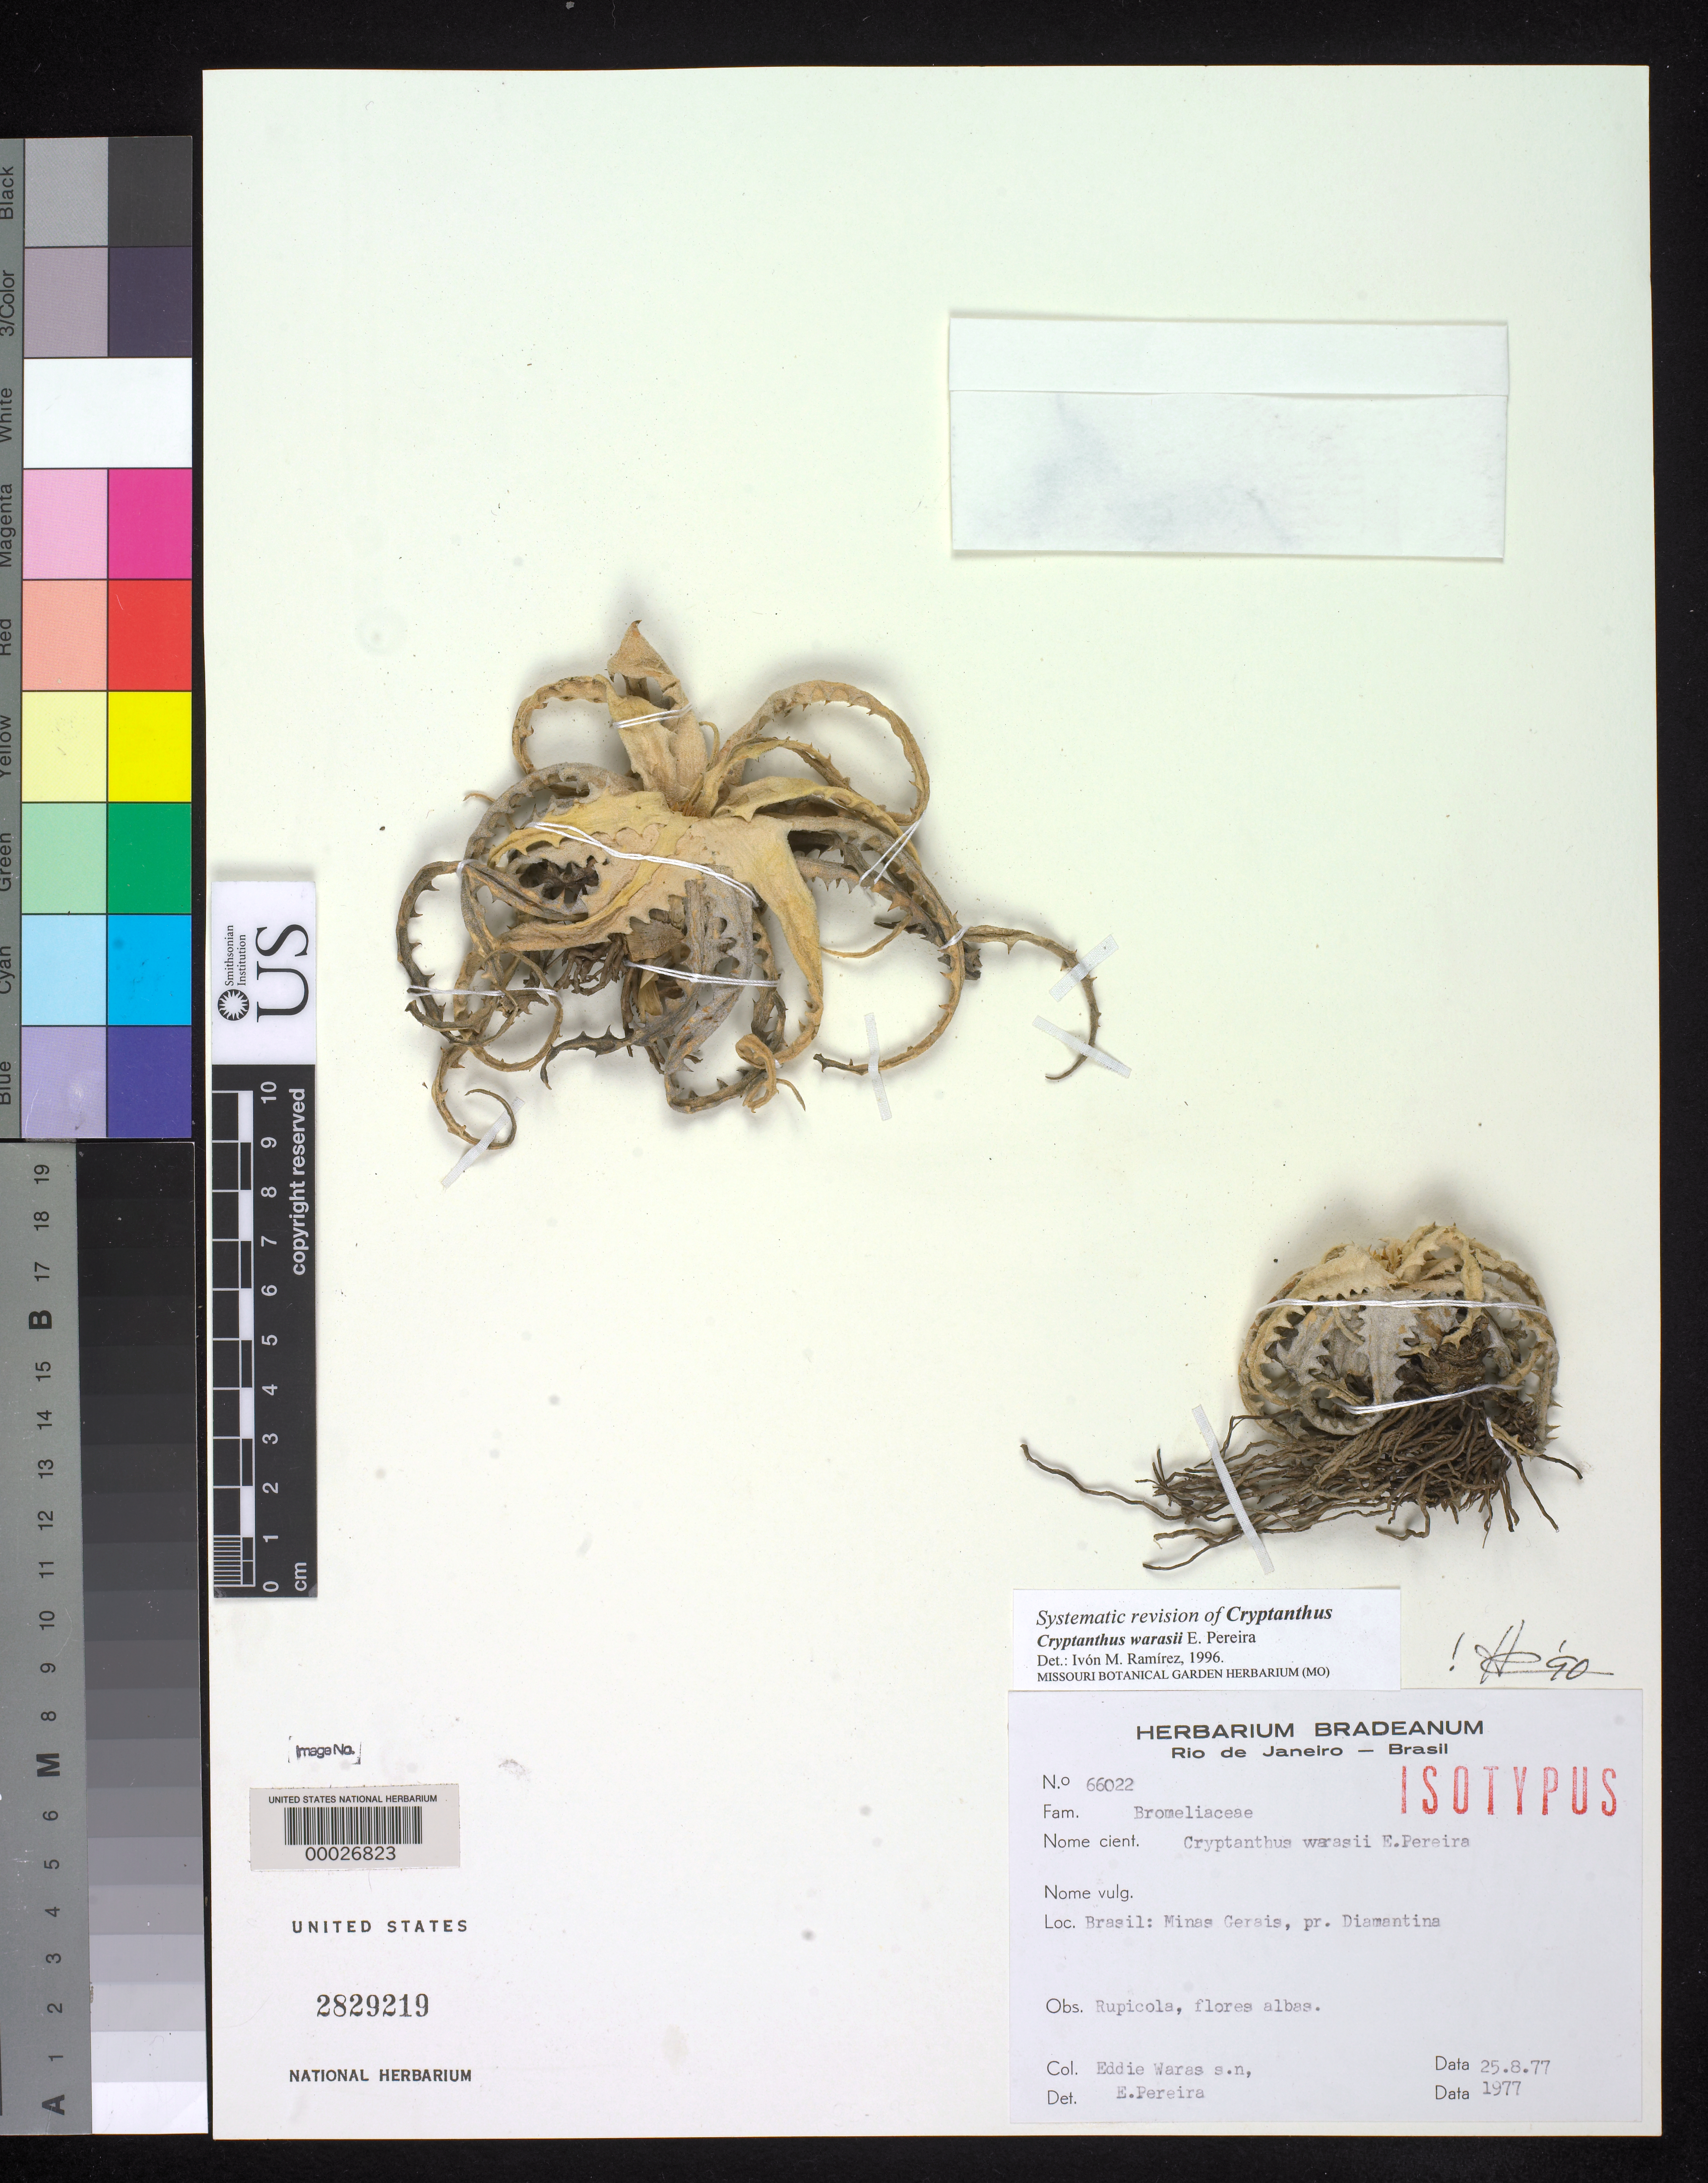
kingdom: Plantae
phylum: Tracheophyta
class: Liliopsida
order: Poales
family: Bromeliaceae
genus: Cryptanthus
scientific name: Cryptanthus warasii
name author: E. Pereira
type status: Isotype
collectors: E. Waras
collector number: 66022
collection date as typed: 25 Aug 1977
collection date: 1977-08-25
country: Brazil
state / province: Minas Gerais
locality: Pr. Diamantina.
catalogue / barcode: US 2829219